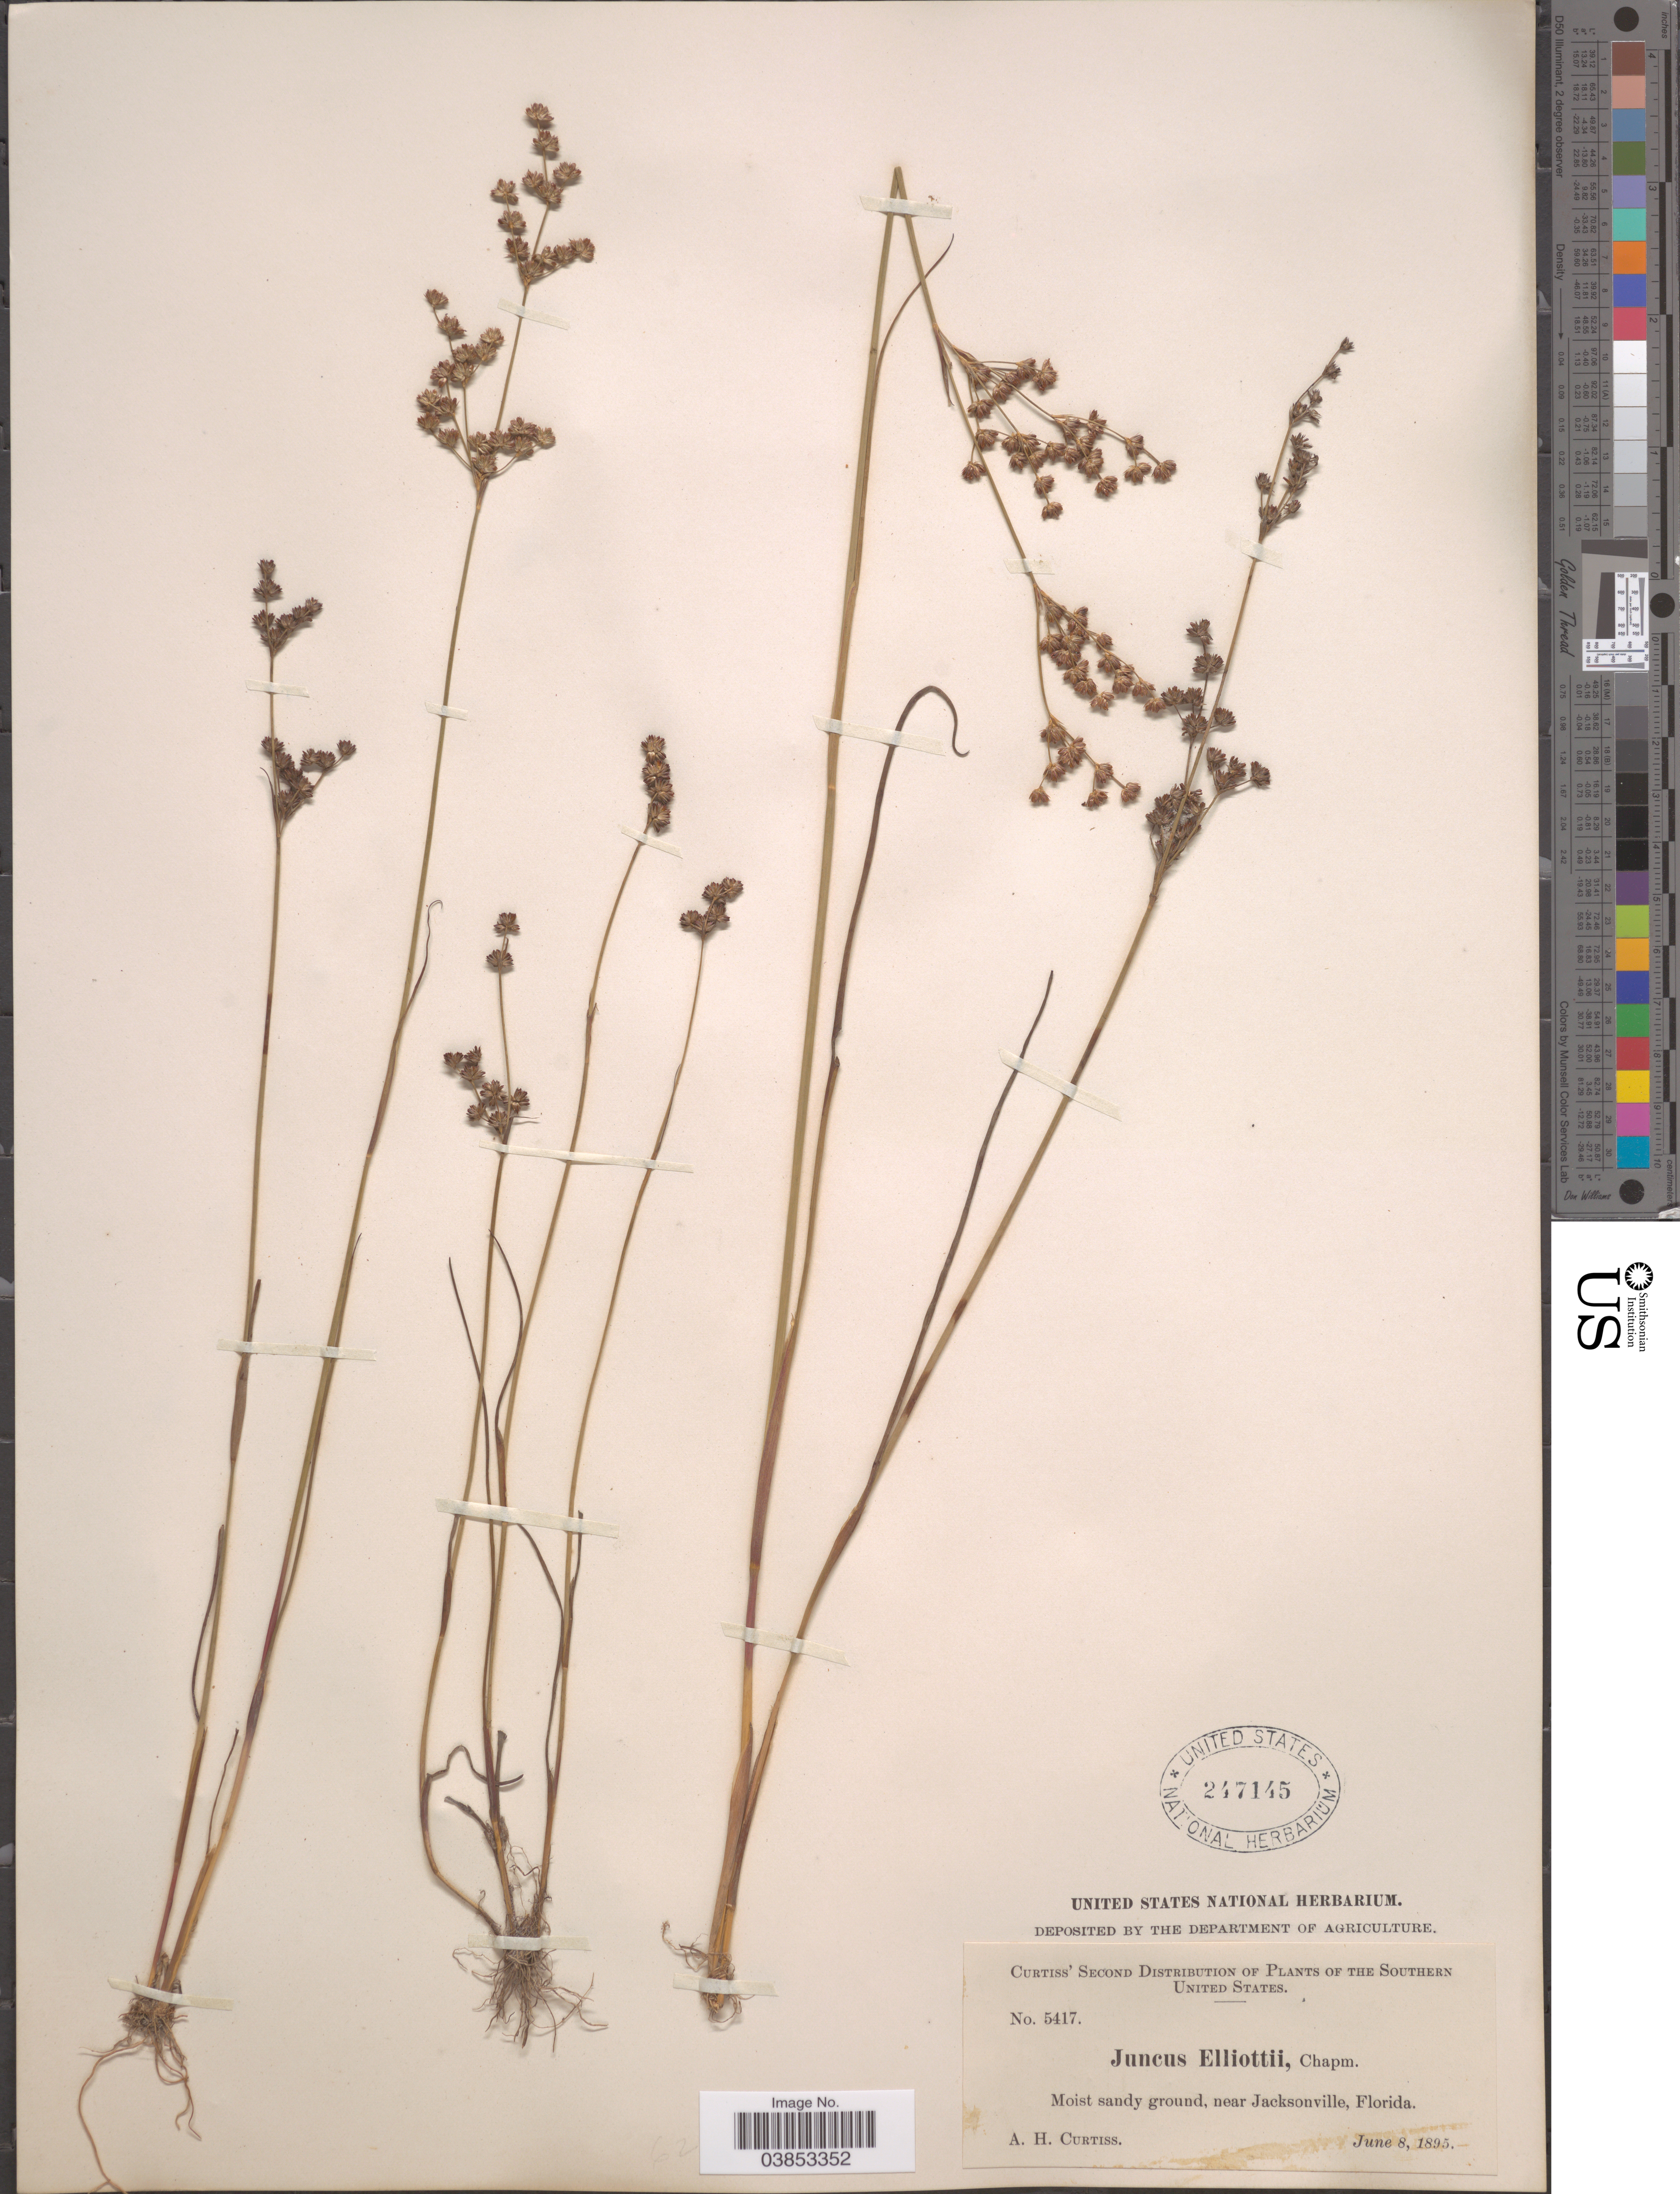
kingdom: Plantae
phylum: Tracheophyta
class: Liliopsida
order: Poales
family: Juncaceae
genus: Juncus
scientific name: Juncus elliottii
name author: Chapm.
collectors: A. H. Curtiss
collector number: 5417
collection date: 1895-06-08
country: United States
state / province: Florida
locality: Southern United States. Near Jacksonville.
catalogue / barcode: US 247145